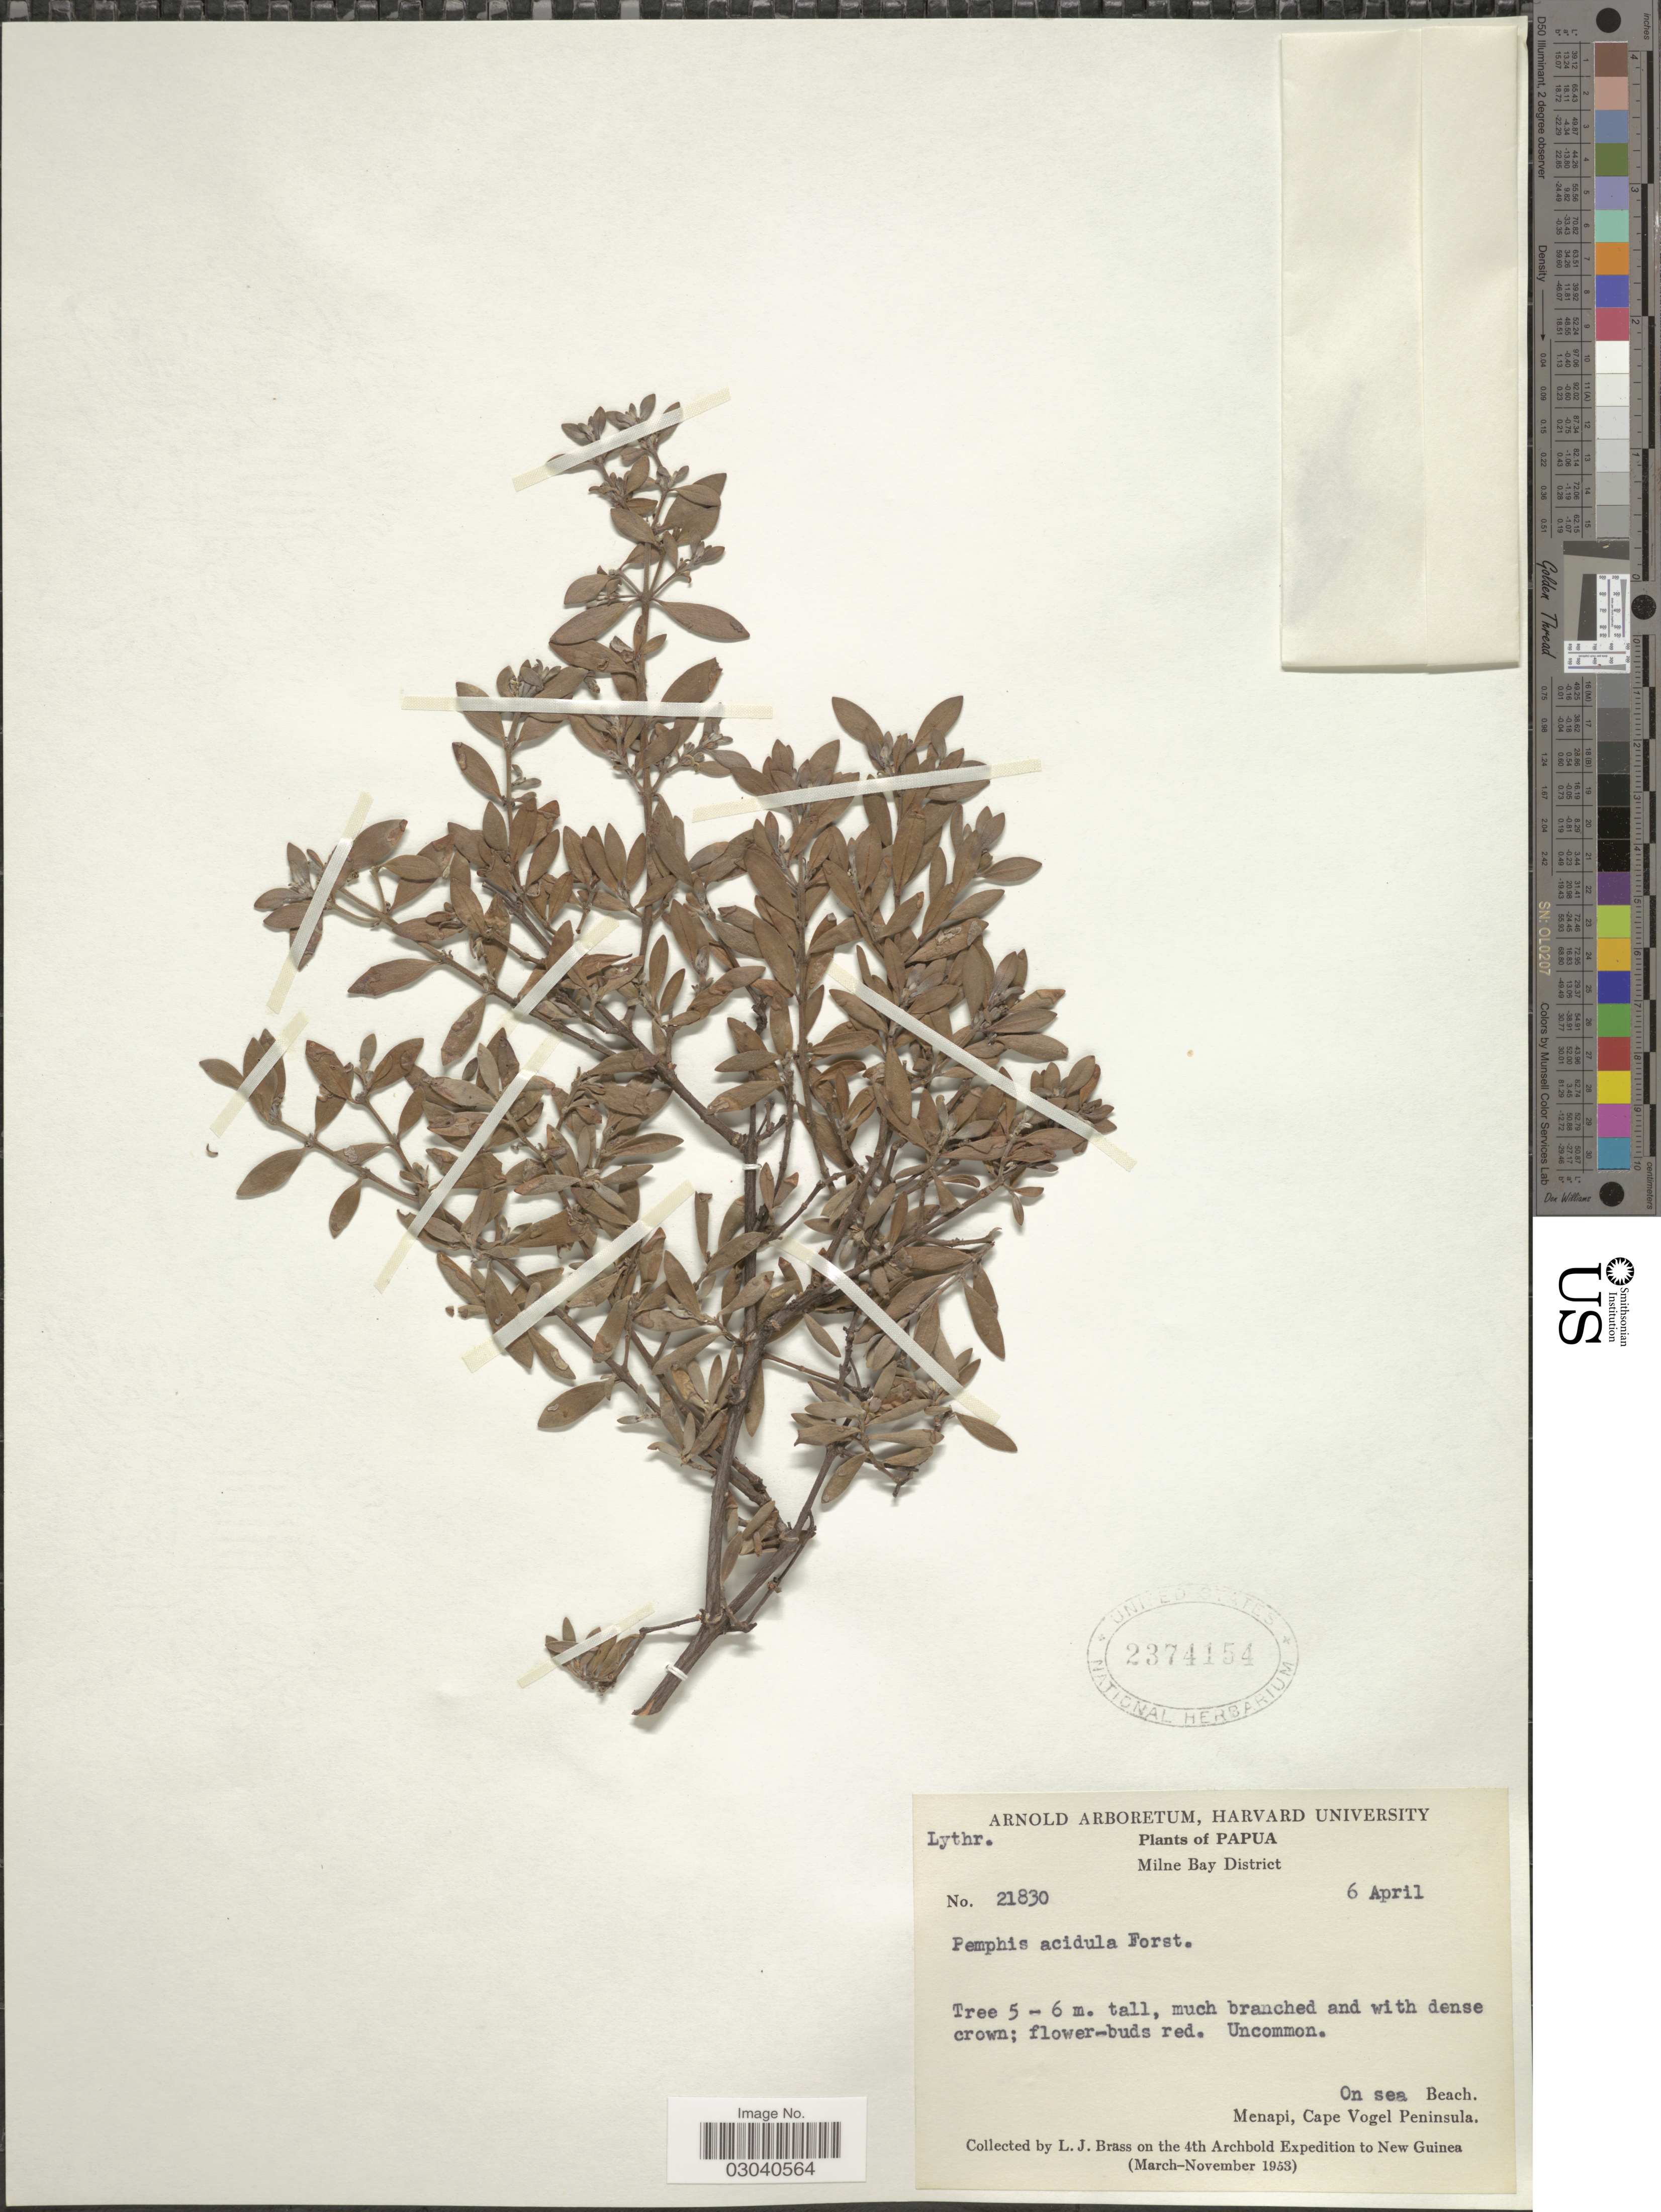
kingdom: Plantae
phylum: Tracheophyta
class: Magnoliopsida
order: Myrtales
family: Lythraceae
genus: Pemphis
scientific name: Pemphis acidula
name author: J.R. Forst. & G. Forst.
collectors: L. J. Brass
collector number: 21830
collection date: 1953-04-06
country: Papua New Guinea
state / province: Milne Bay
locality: Papua. Milne Bay District. On sea Beach. Menapi, Cape Voge; Peninsula. New Guinea.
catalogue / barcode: US 2374154